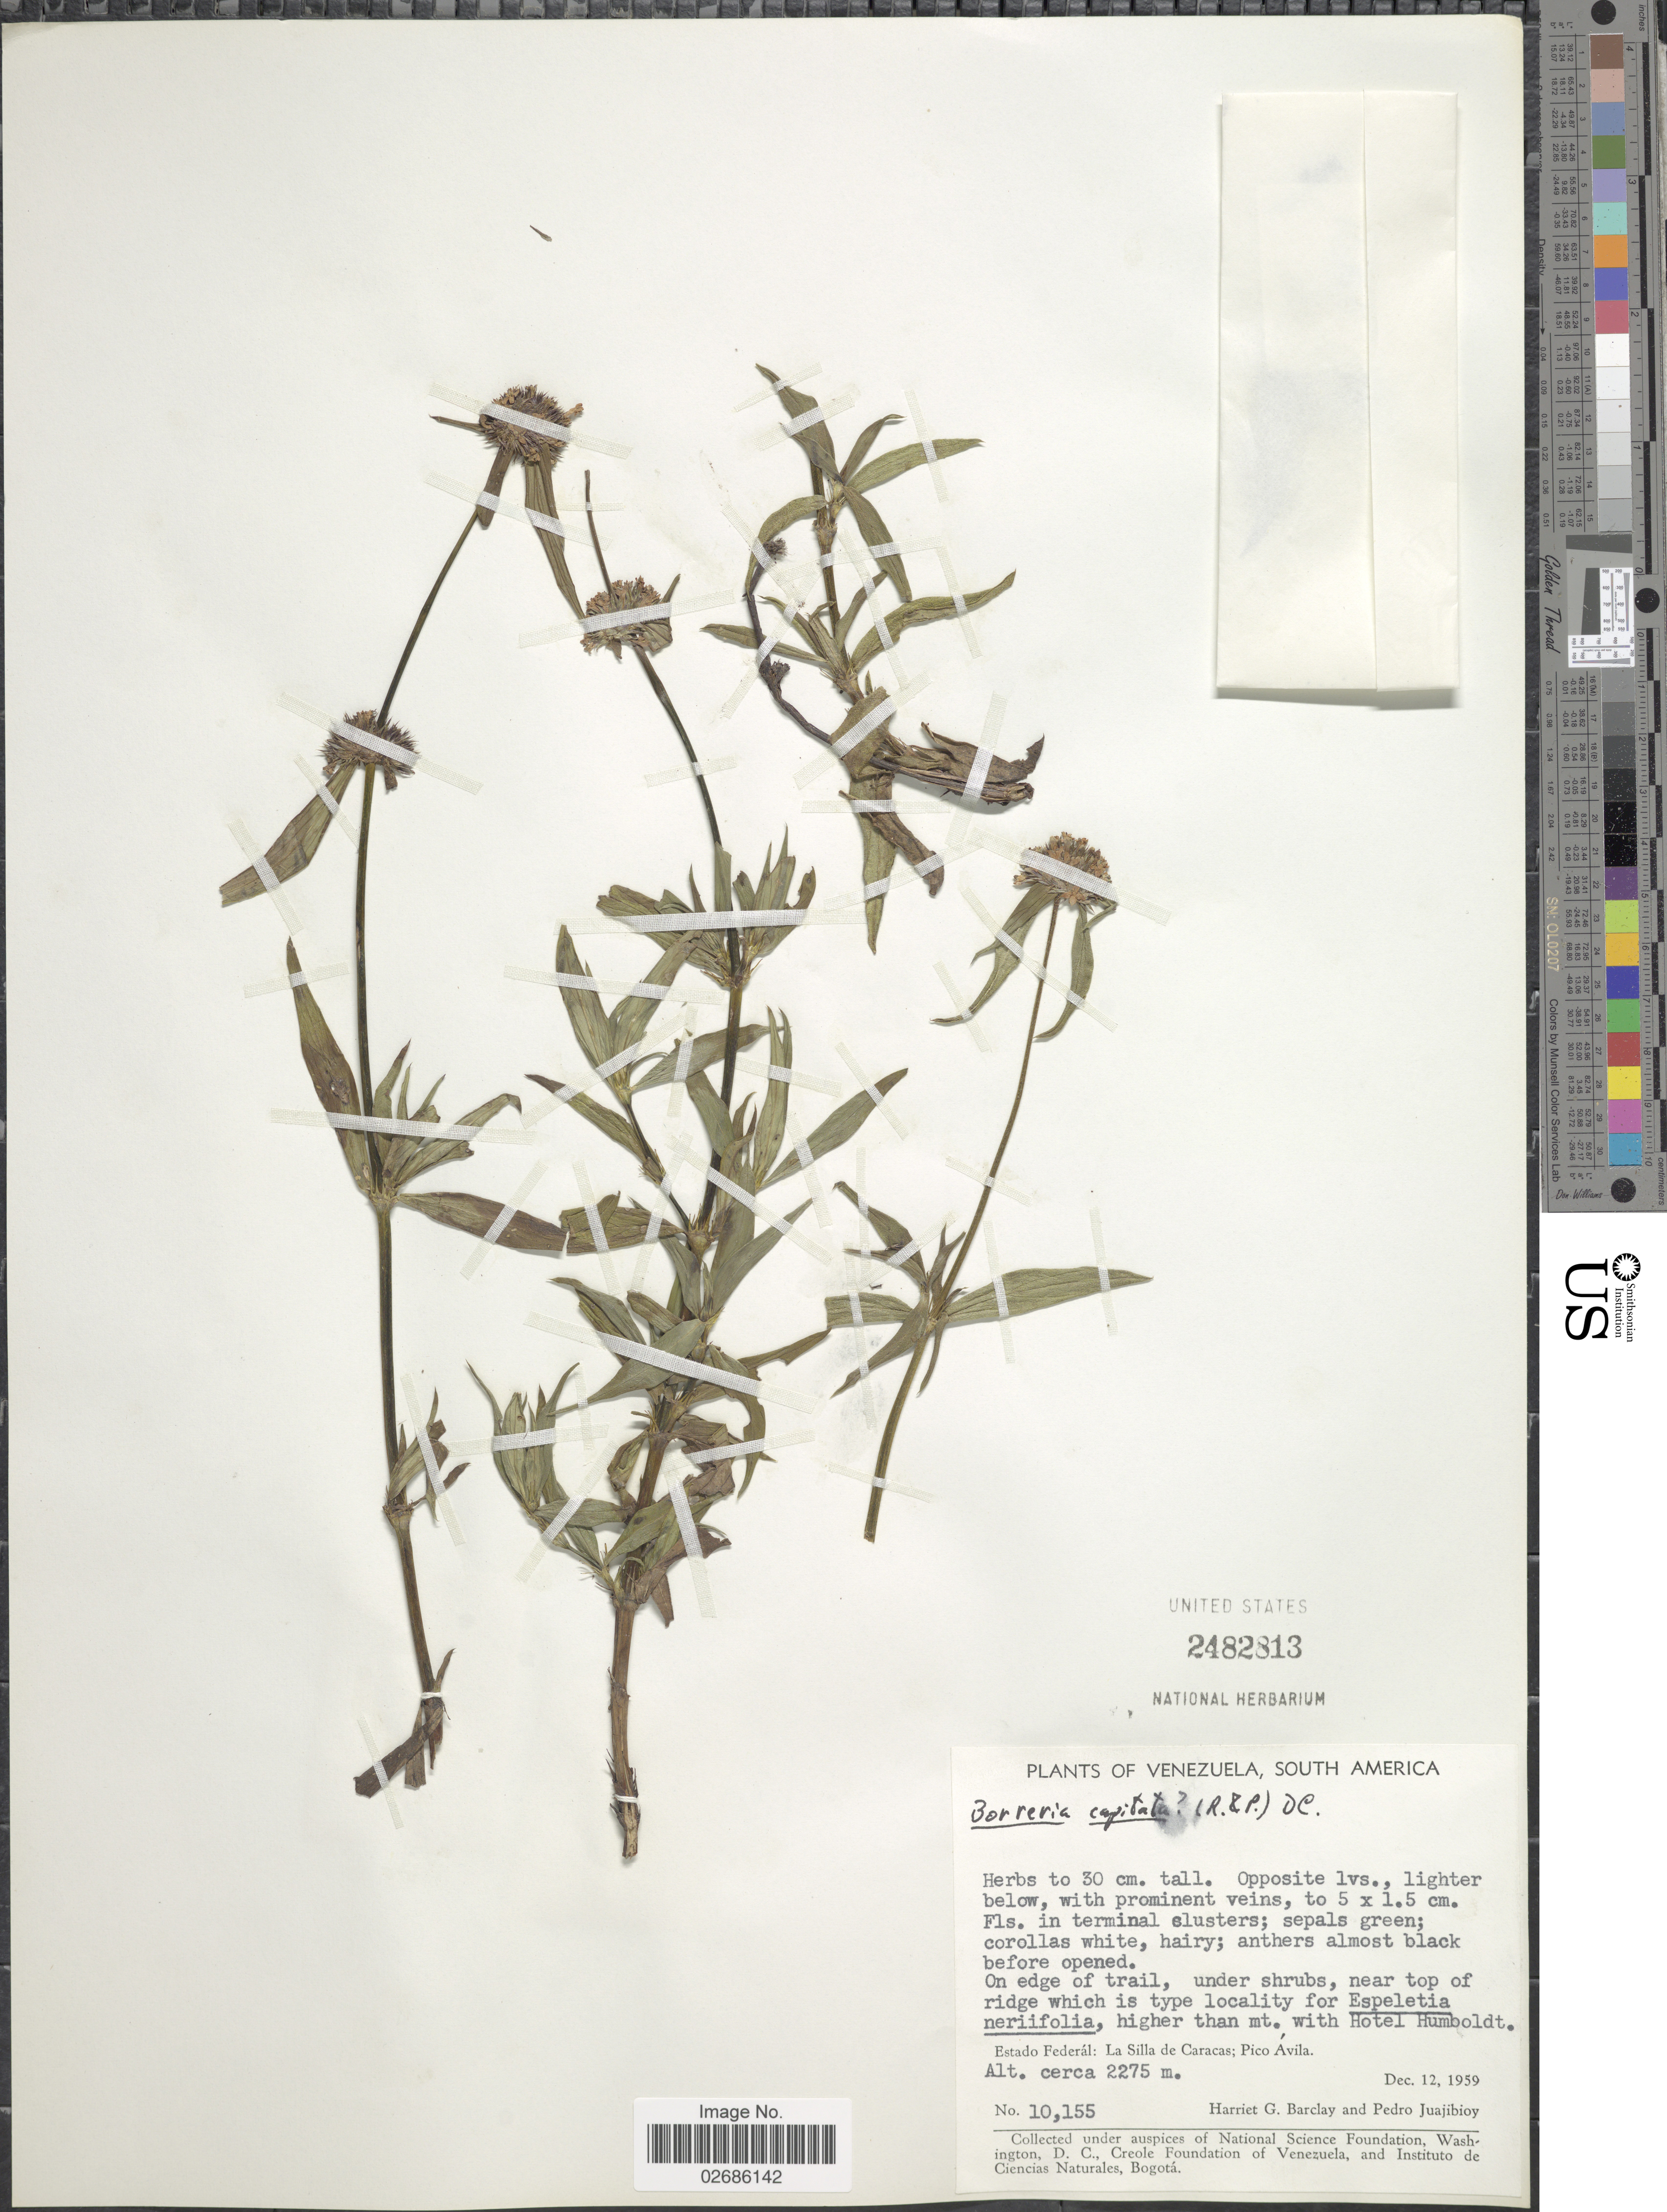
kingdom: Plantae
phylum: Tracheophyta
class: Magnoliopsida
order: Gentianales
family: Rubiaceae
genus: Borreria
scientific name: Borreria capitata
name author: (Ruiz & Pav.) DC.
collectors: H. G. Barclay & P. Juajibioy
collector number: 10155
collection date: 1959-12-12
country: Venezuela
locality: On edge of trail, under shrubs near top of ridge, higher than mt. with Hotel Humboldt. Estado Federál: La Silla de Caracas; Pico Avila.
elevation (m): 2275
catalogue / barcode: US 2482813